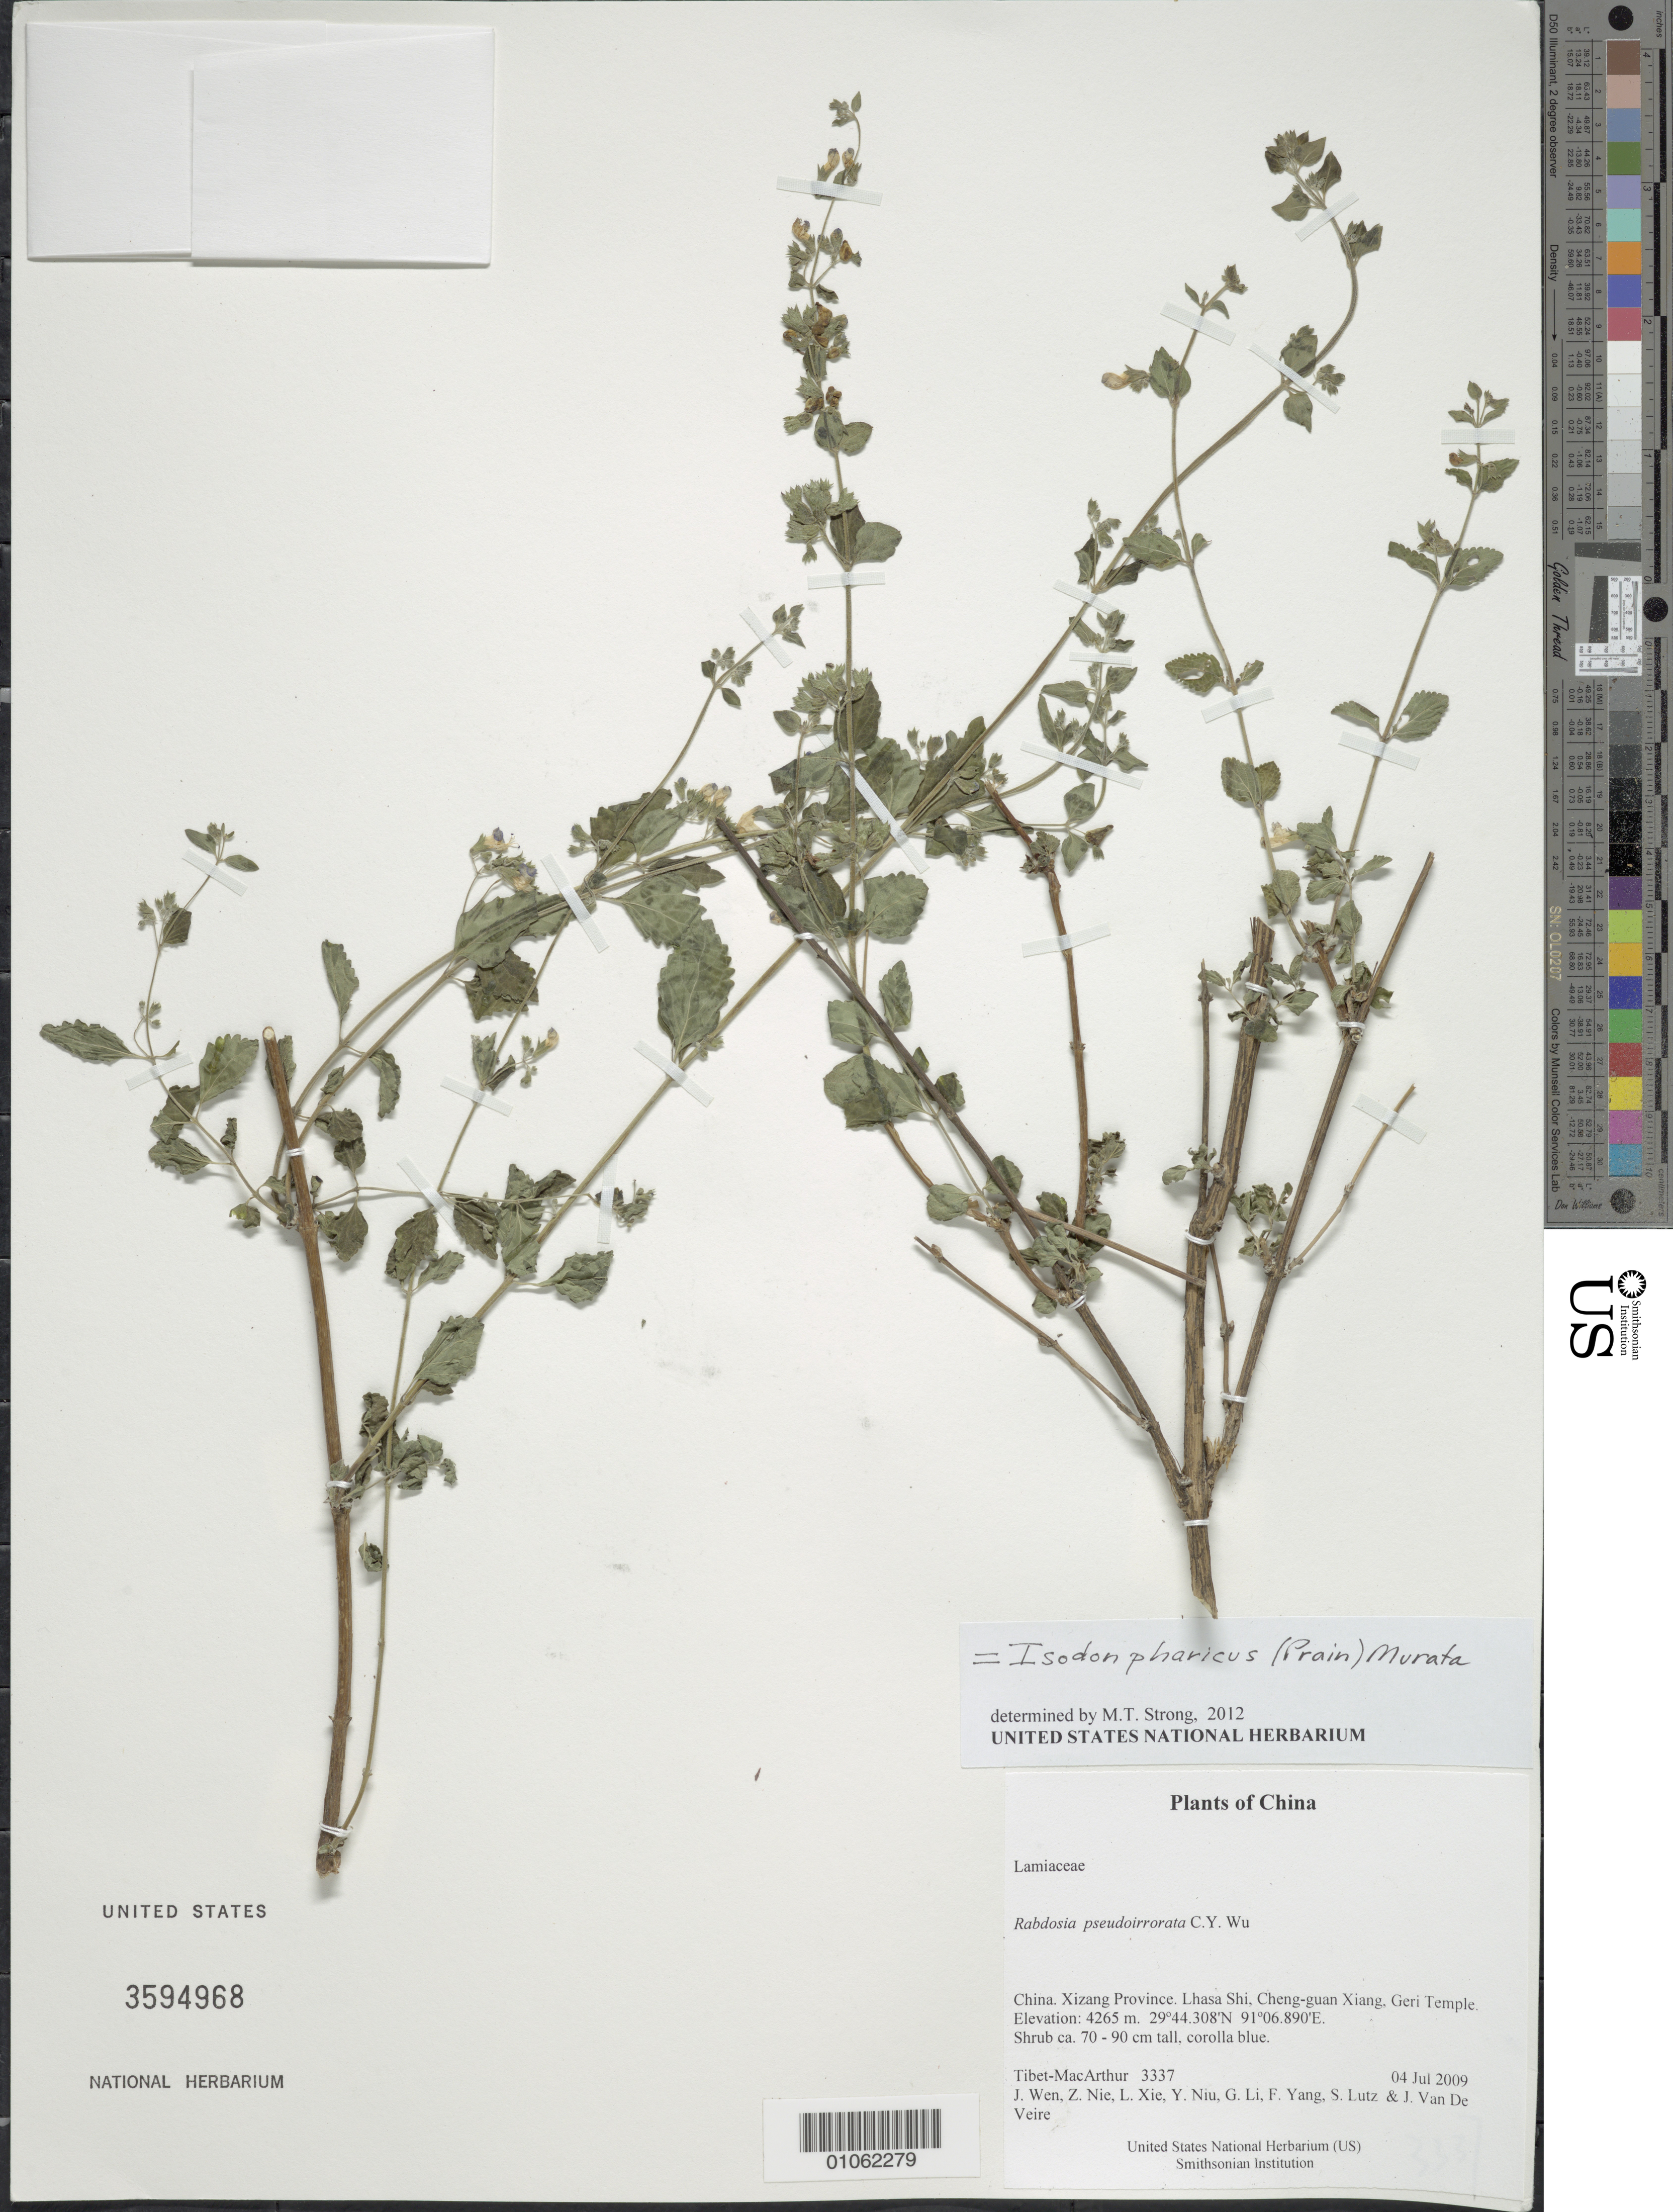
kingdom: Plantae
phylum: Tracheophyta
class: Magnoliopsida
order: Lamiales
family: Lamiaceae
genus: Rabdosia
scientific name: Rabdosia pseudoirrorata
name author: C.Y. Wu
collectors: Tibet-MacArthur, J. Wen, Z. Nie, L. Xie, Y. Niu, G. Li, F. Yang, S. Lutz & J. Van De Veire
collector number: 3337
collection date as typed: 04 Jul 2009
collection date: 2009-07-04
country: China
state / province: Xizang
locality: Lhasa Shi, Cheng-guan Xiang, Geri Temple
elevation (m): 4265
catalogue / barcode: US 3594968